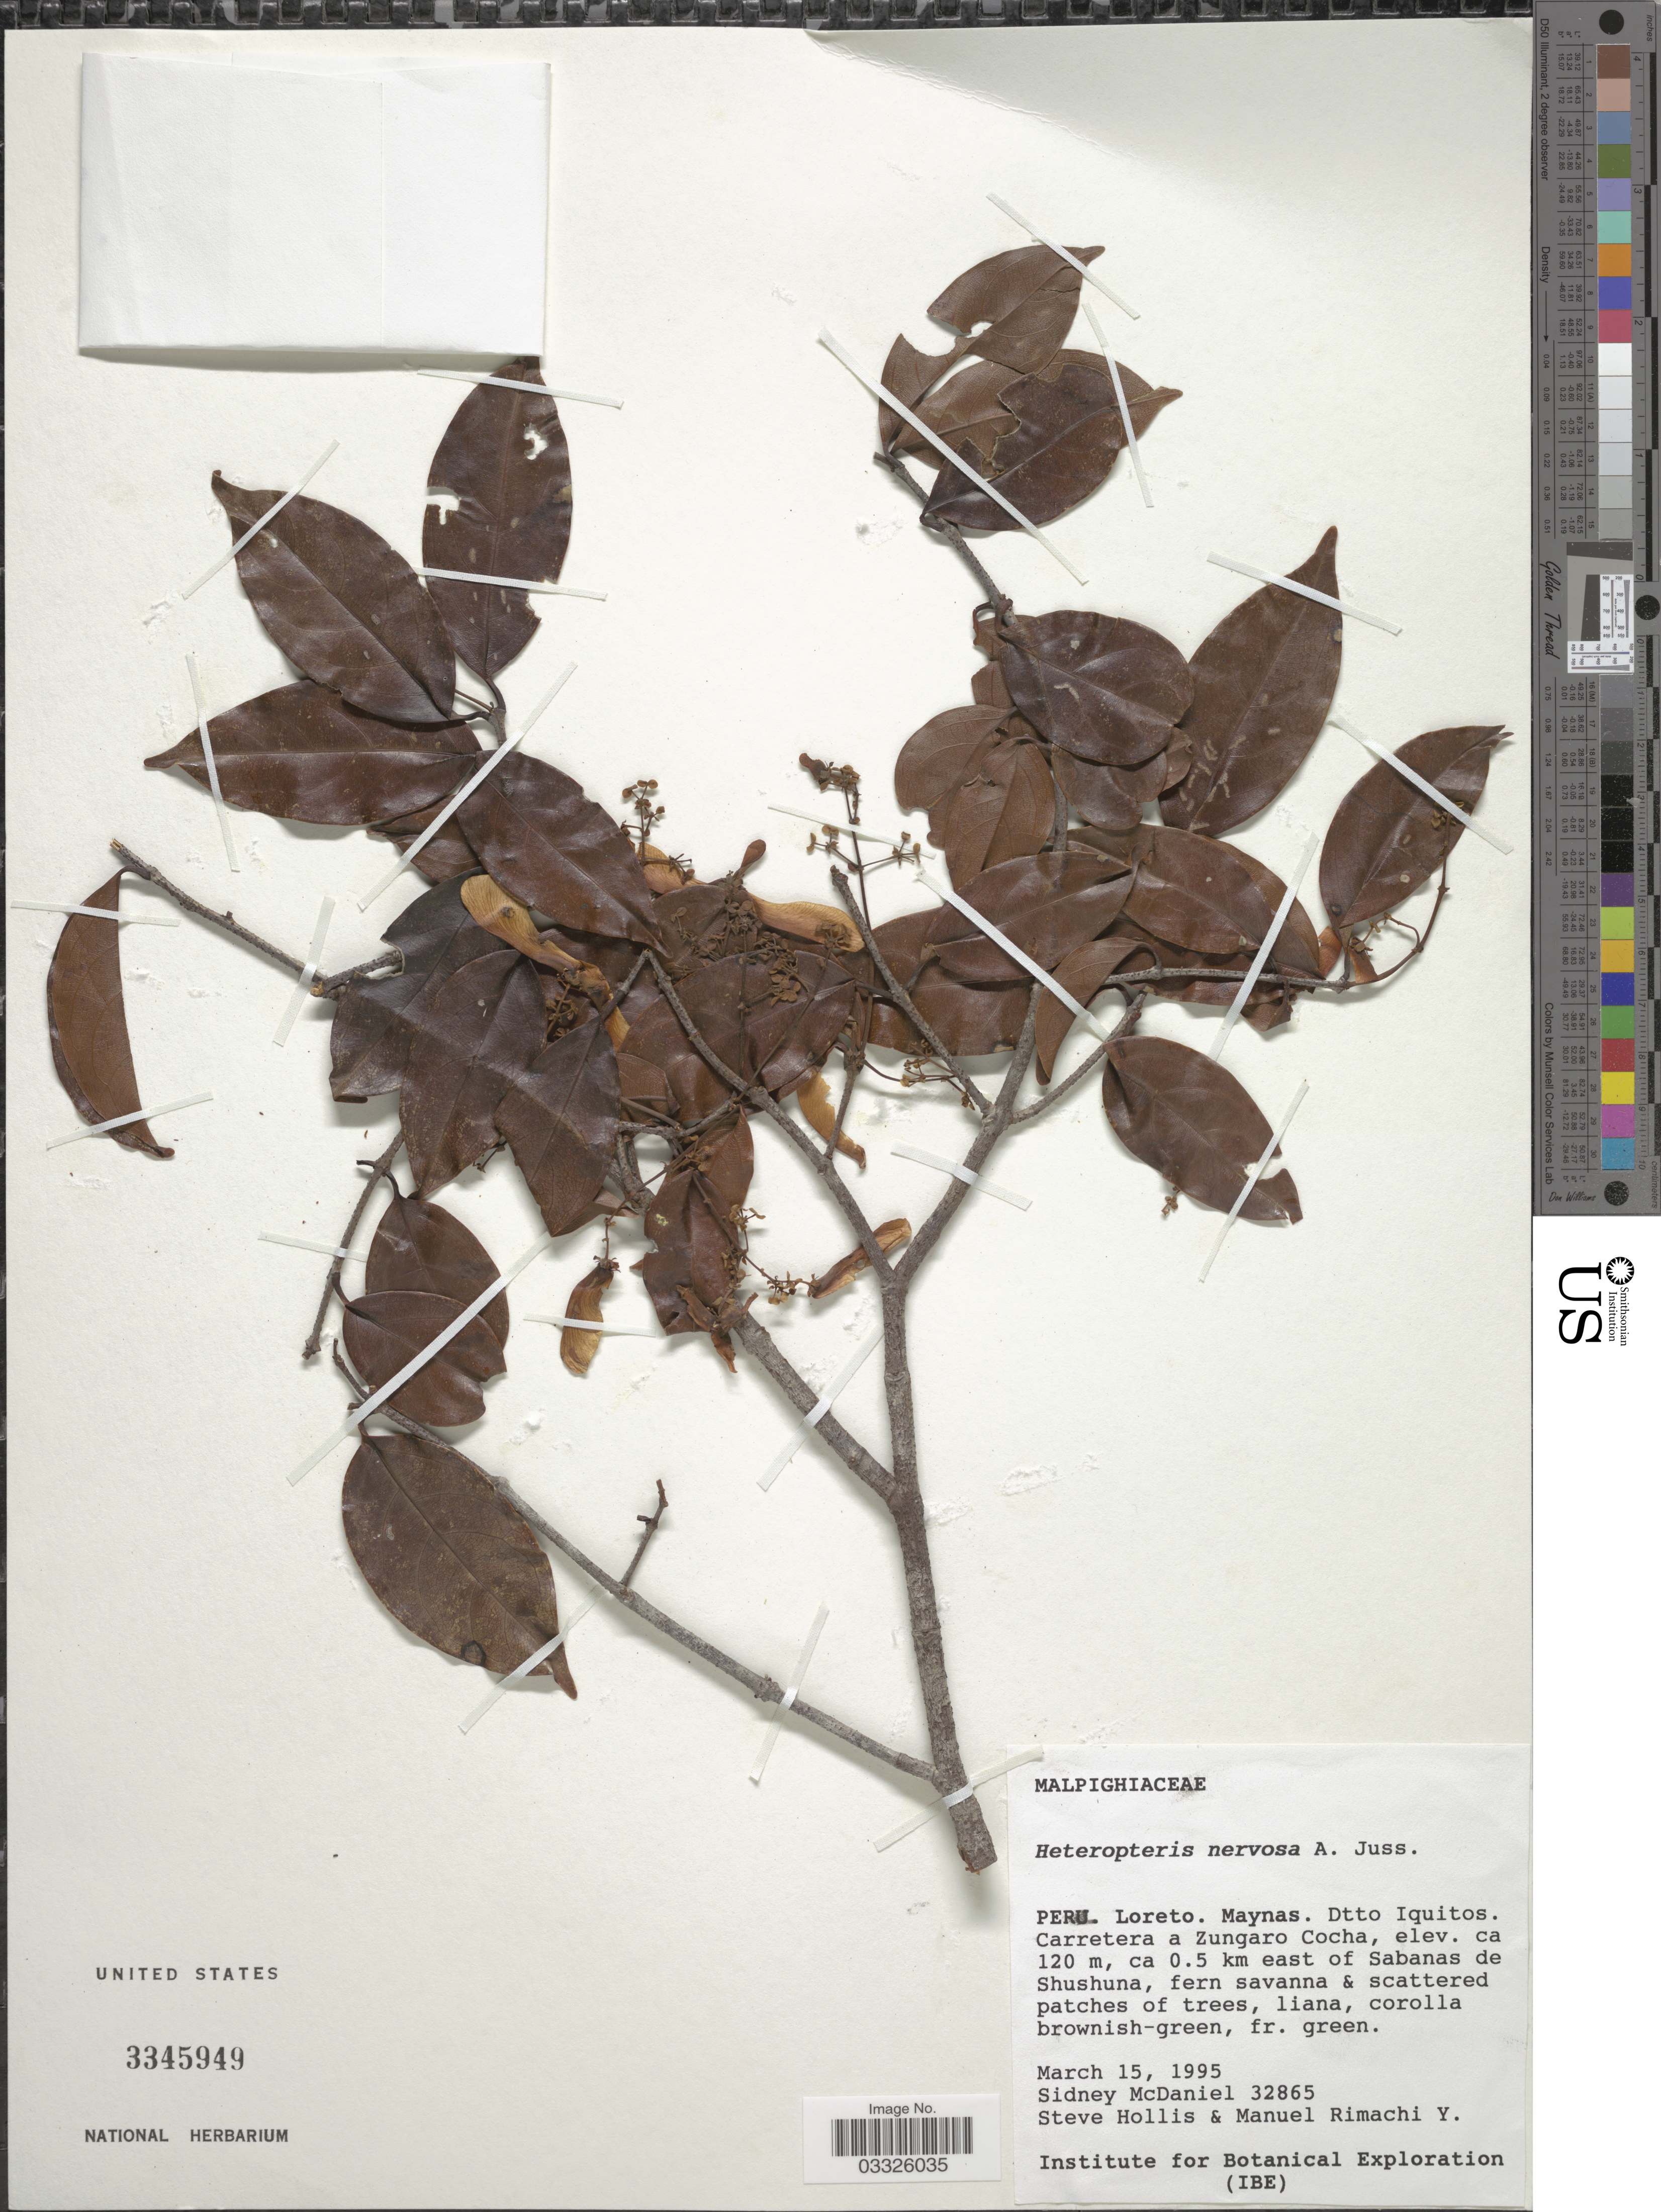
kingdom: Plantae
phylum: Tracheophyta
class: Magnoliopsida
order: Malpighiales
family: Malpighiaceae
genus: Heteropterys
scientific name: Heteropterys nervosa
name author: A. Juss.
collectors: S. McDaniel, S. Hollis & M. Rimachi Y.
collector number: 32865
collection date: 1995-03-15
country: Peru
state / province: Loreto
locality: Maynas. Dtto Iquitos. Carretera a Zungaro Cocha, ca 0.5 km east of Sabanas de Shushuna.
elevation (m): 120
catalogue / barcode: US 3345949